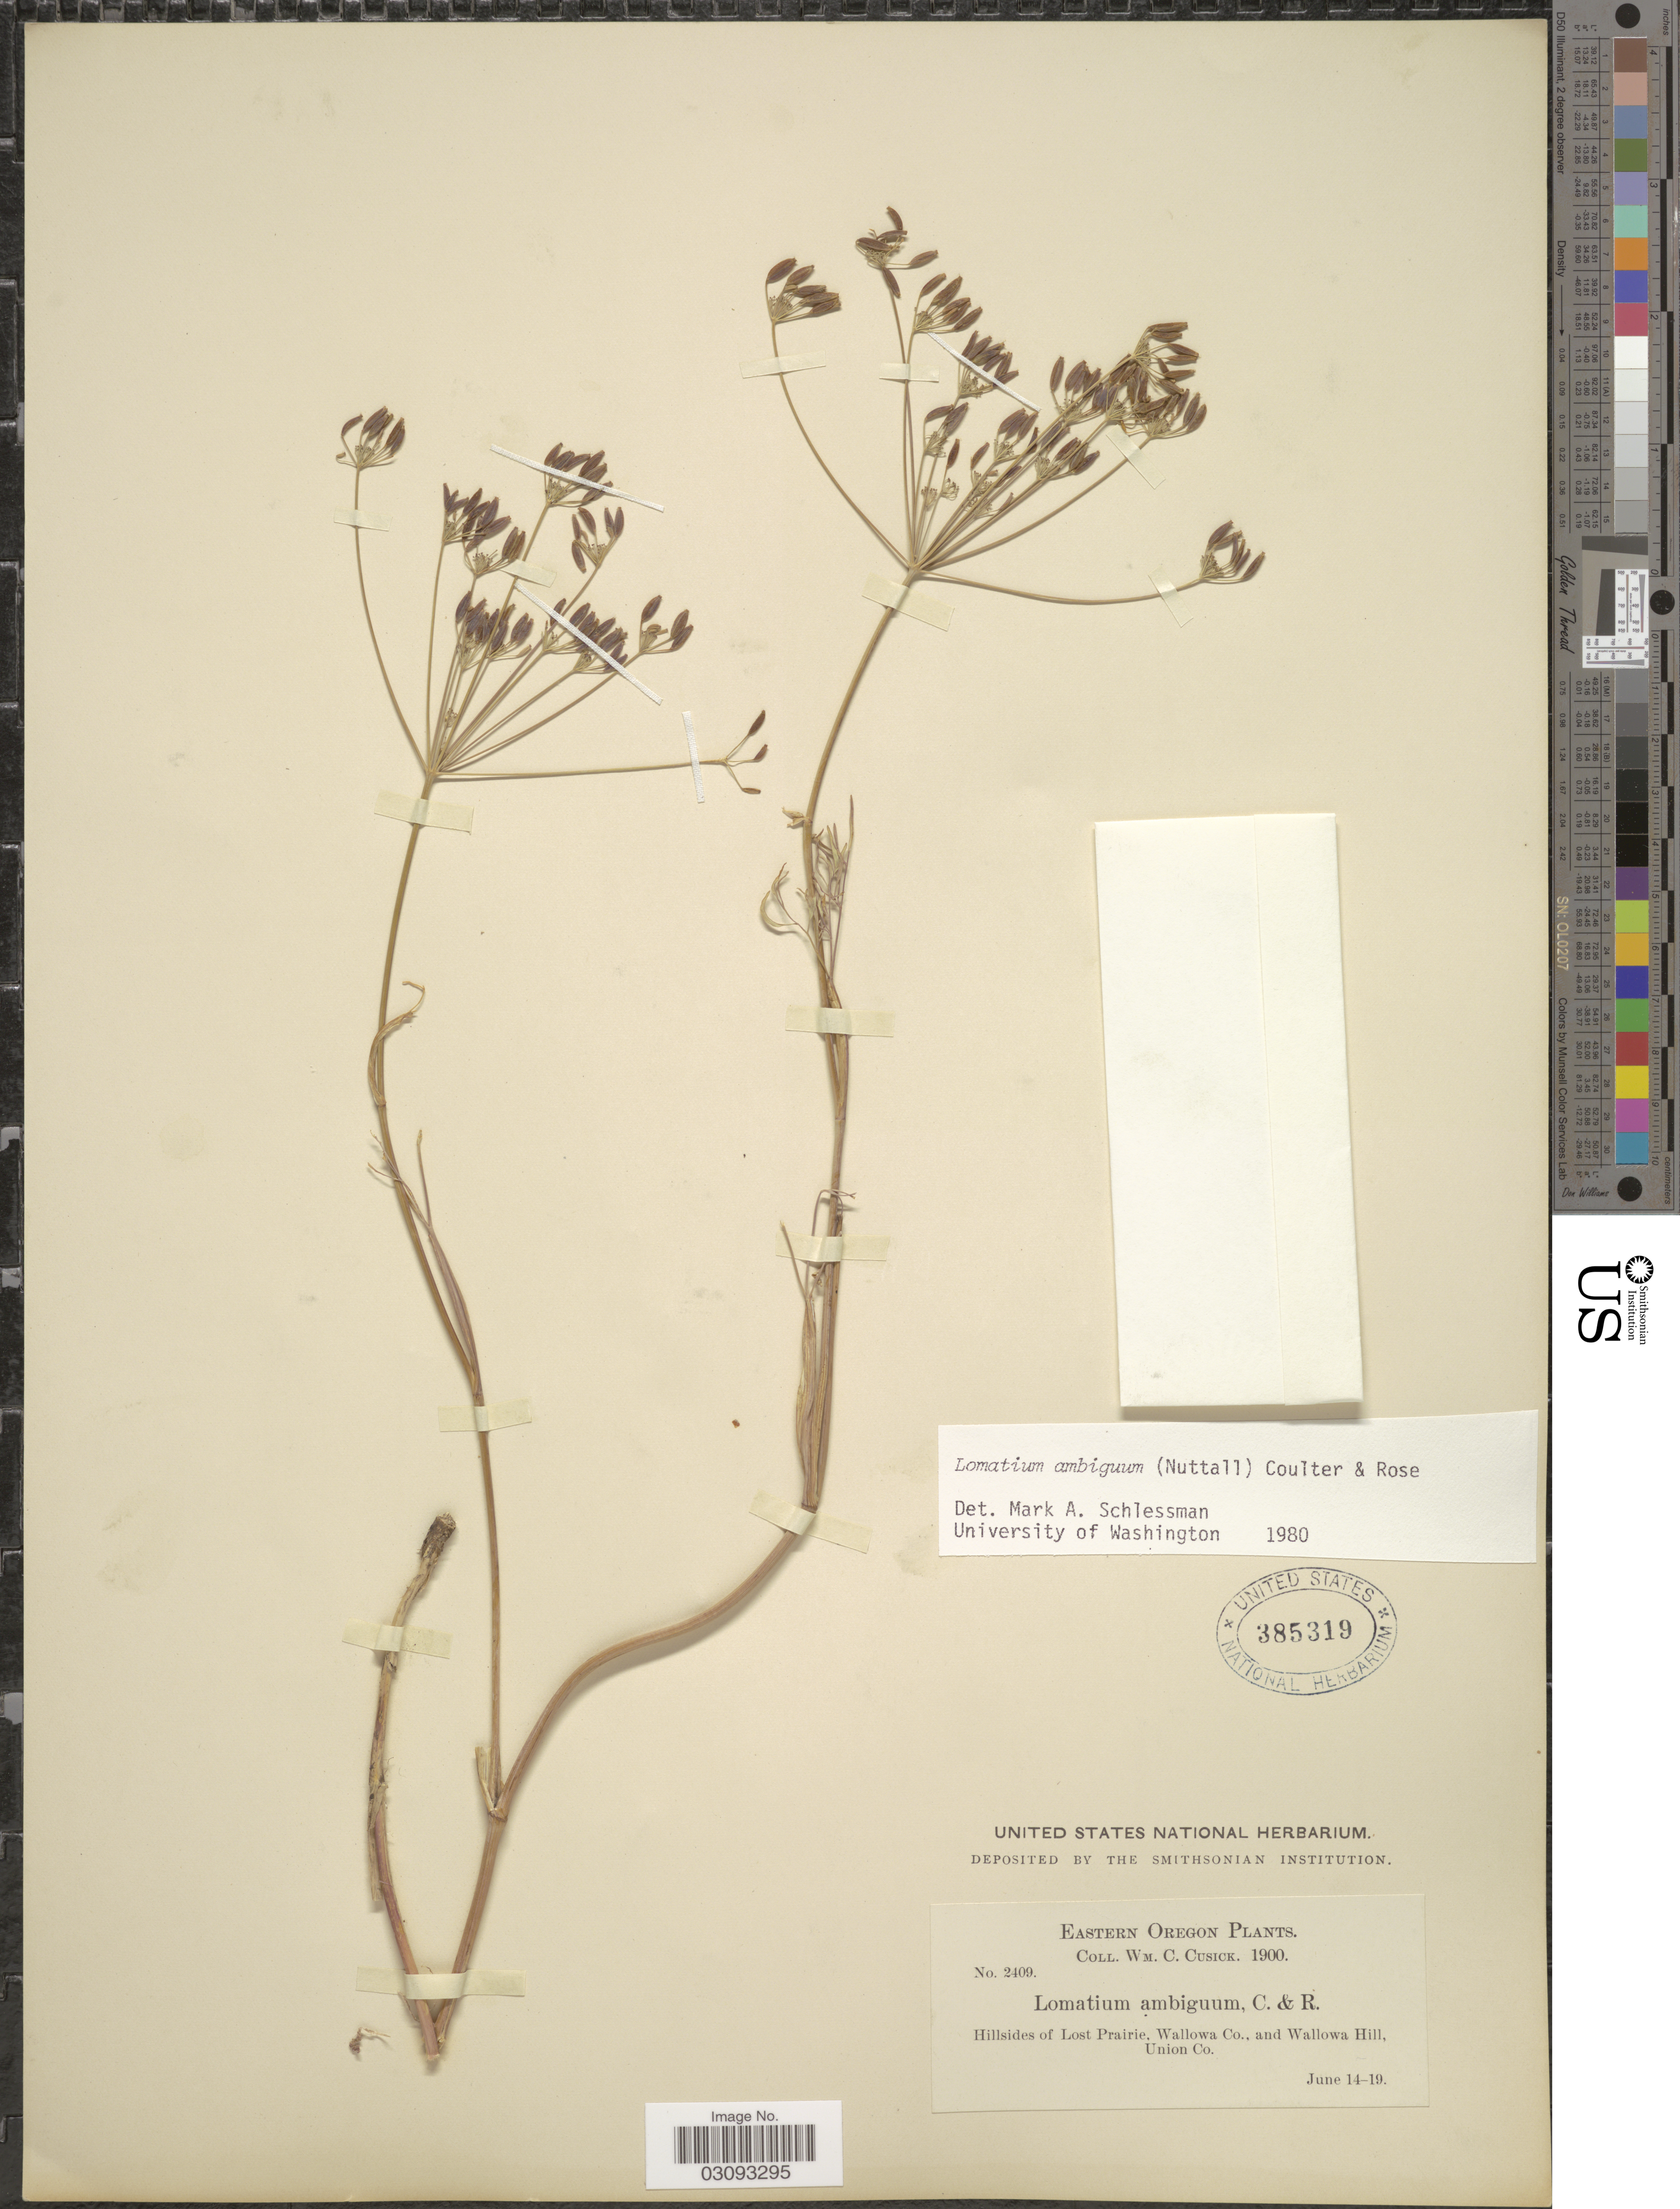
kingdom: Plantae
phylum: Tracheophyta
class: Magnoliopsida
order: Apiales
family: Apiaceae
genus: Lomatium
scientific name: Lomatium ambiguum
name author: (Nutt.) Coult. & Rose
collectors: W. C. Cusick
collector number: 2409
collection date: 1900-06-14/1900-06-19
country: United States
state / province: Oregon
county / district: Union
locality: Eastern Oregon. Hillsides of Lost Prairie, Wallowa Co., and Wallowa Hill, Union Co.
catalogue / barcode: US 385319